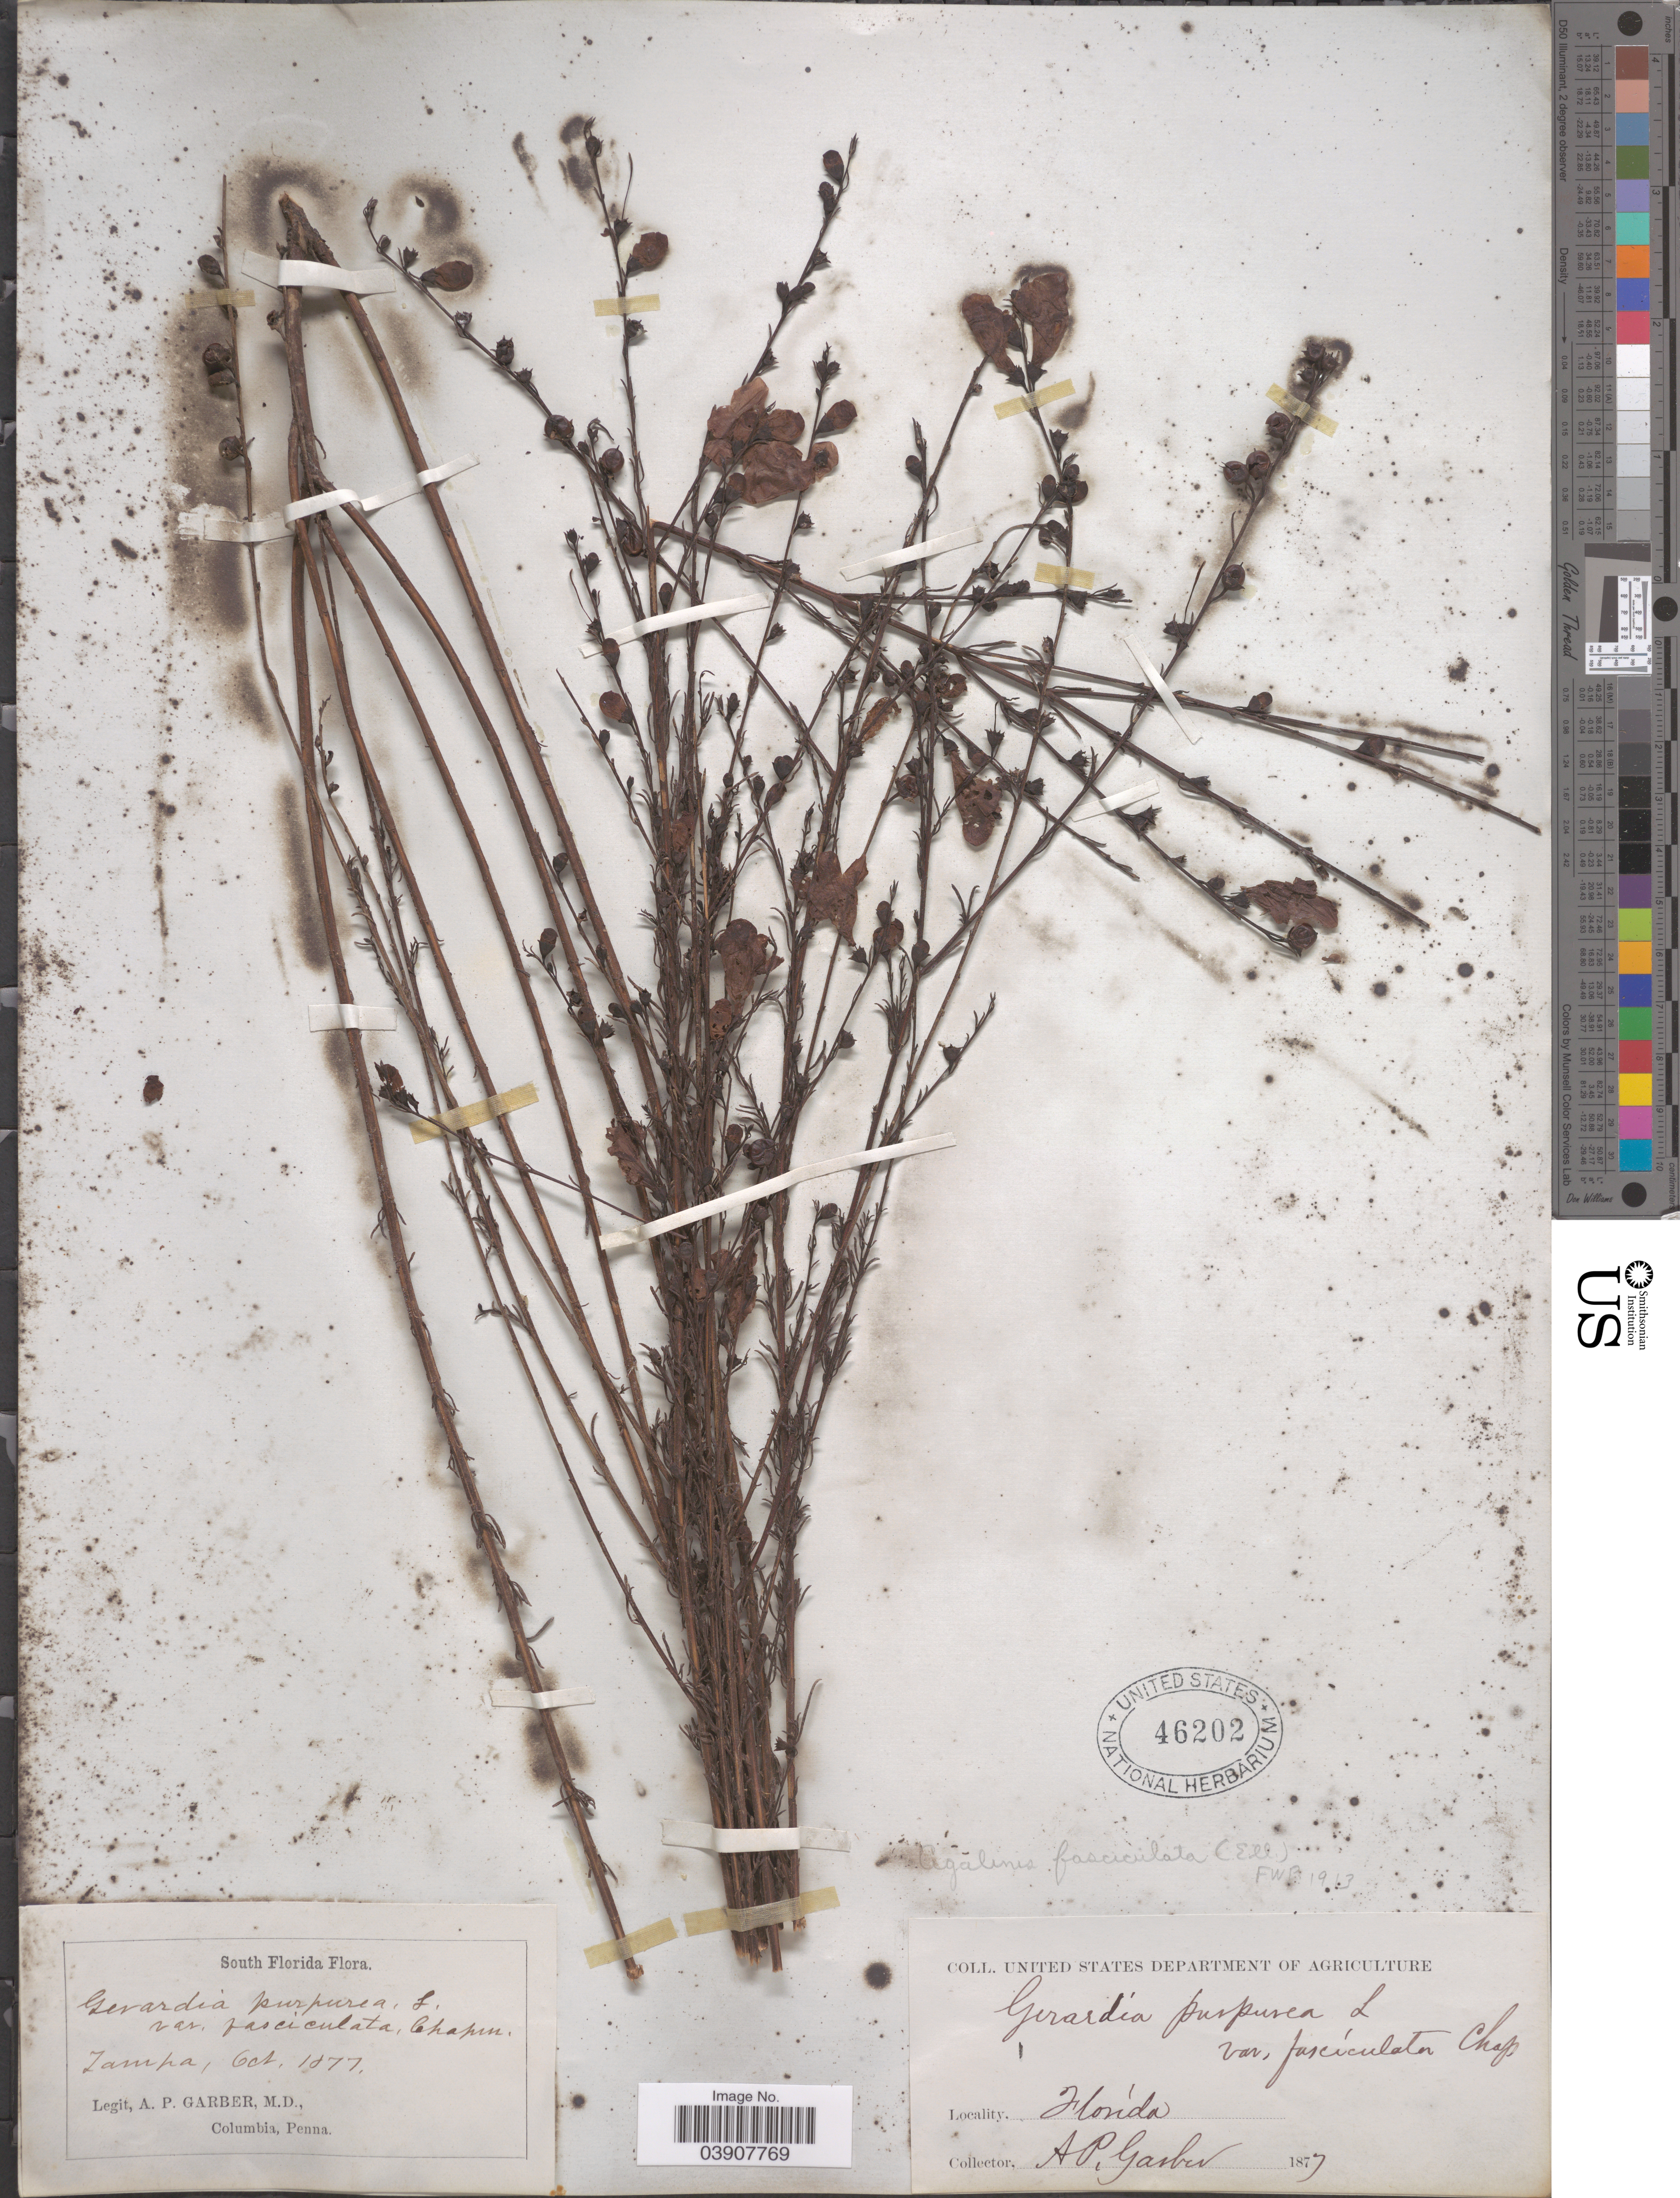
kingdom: Plantae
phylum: Tracheophyta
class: Magnoliopsida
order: Lamiales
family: Orobanchaceae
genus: Agalinis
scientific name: Agalinis fasciculata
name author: (Elliott) Raf.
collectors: A. P. Garber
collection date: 1877-10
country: United States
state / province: Florida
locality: South Florida. Tampa.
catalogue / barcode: US 46202